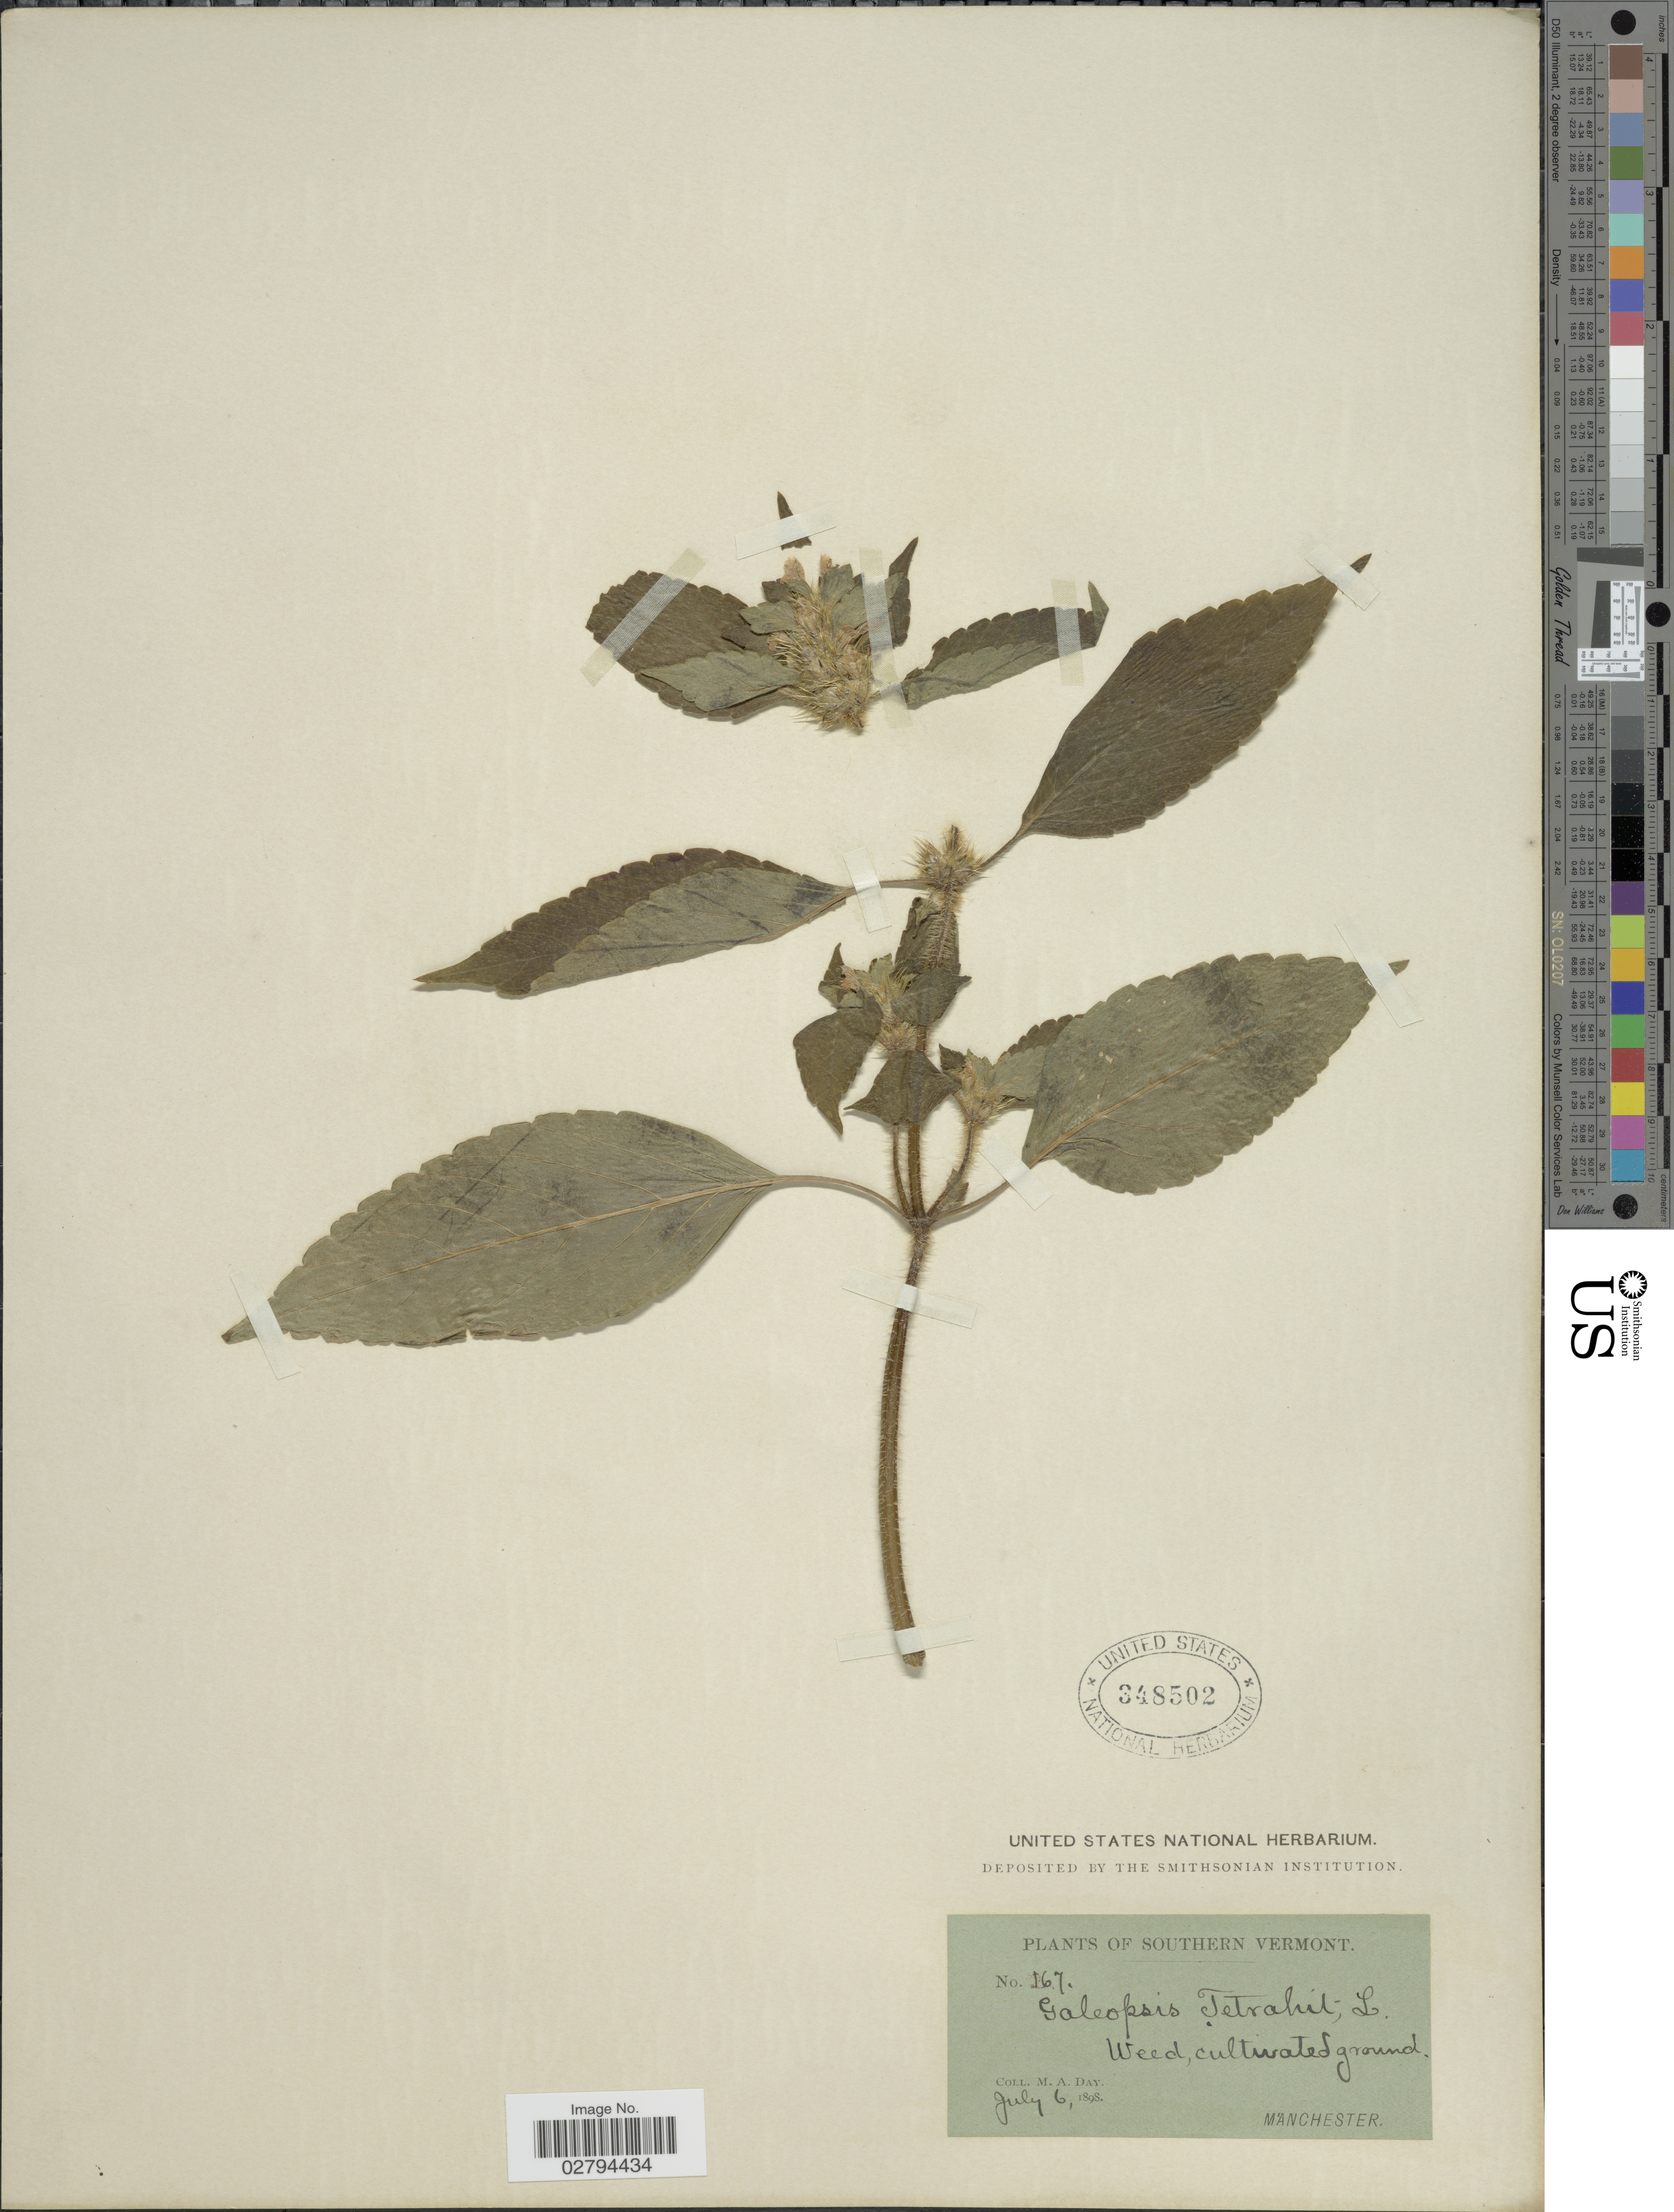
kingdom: Plantae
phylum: Tracheophyta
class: Magnoliopsida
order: Lamiales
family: Lamiaceae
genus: Galeopsis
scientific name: Galeopsis tetrahit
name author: L.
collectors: M. Day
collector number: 167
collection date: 1898-07-06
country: United States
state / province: Vermont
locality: Southern Vermont. Manchester.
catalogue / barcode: US 348502